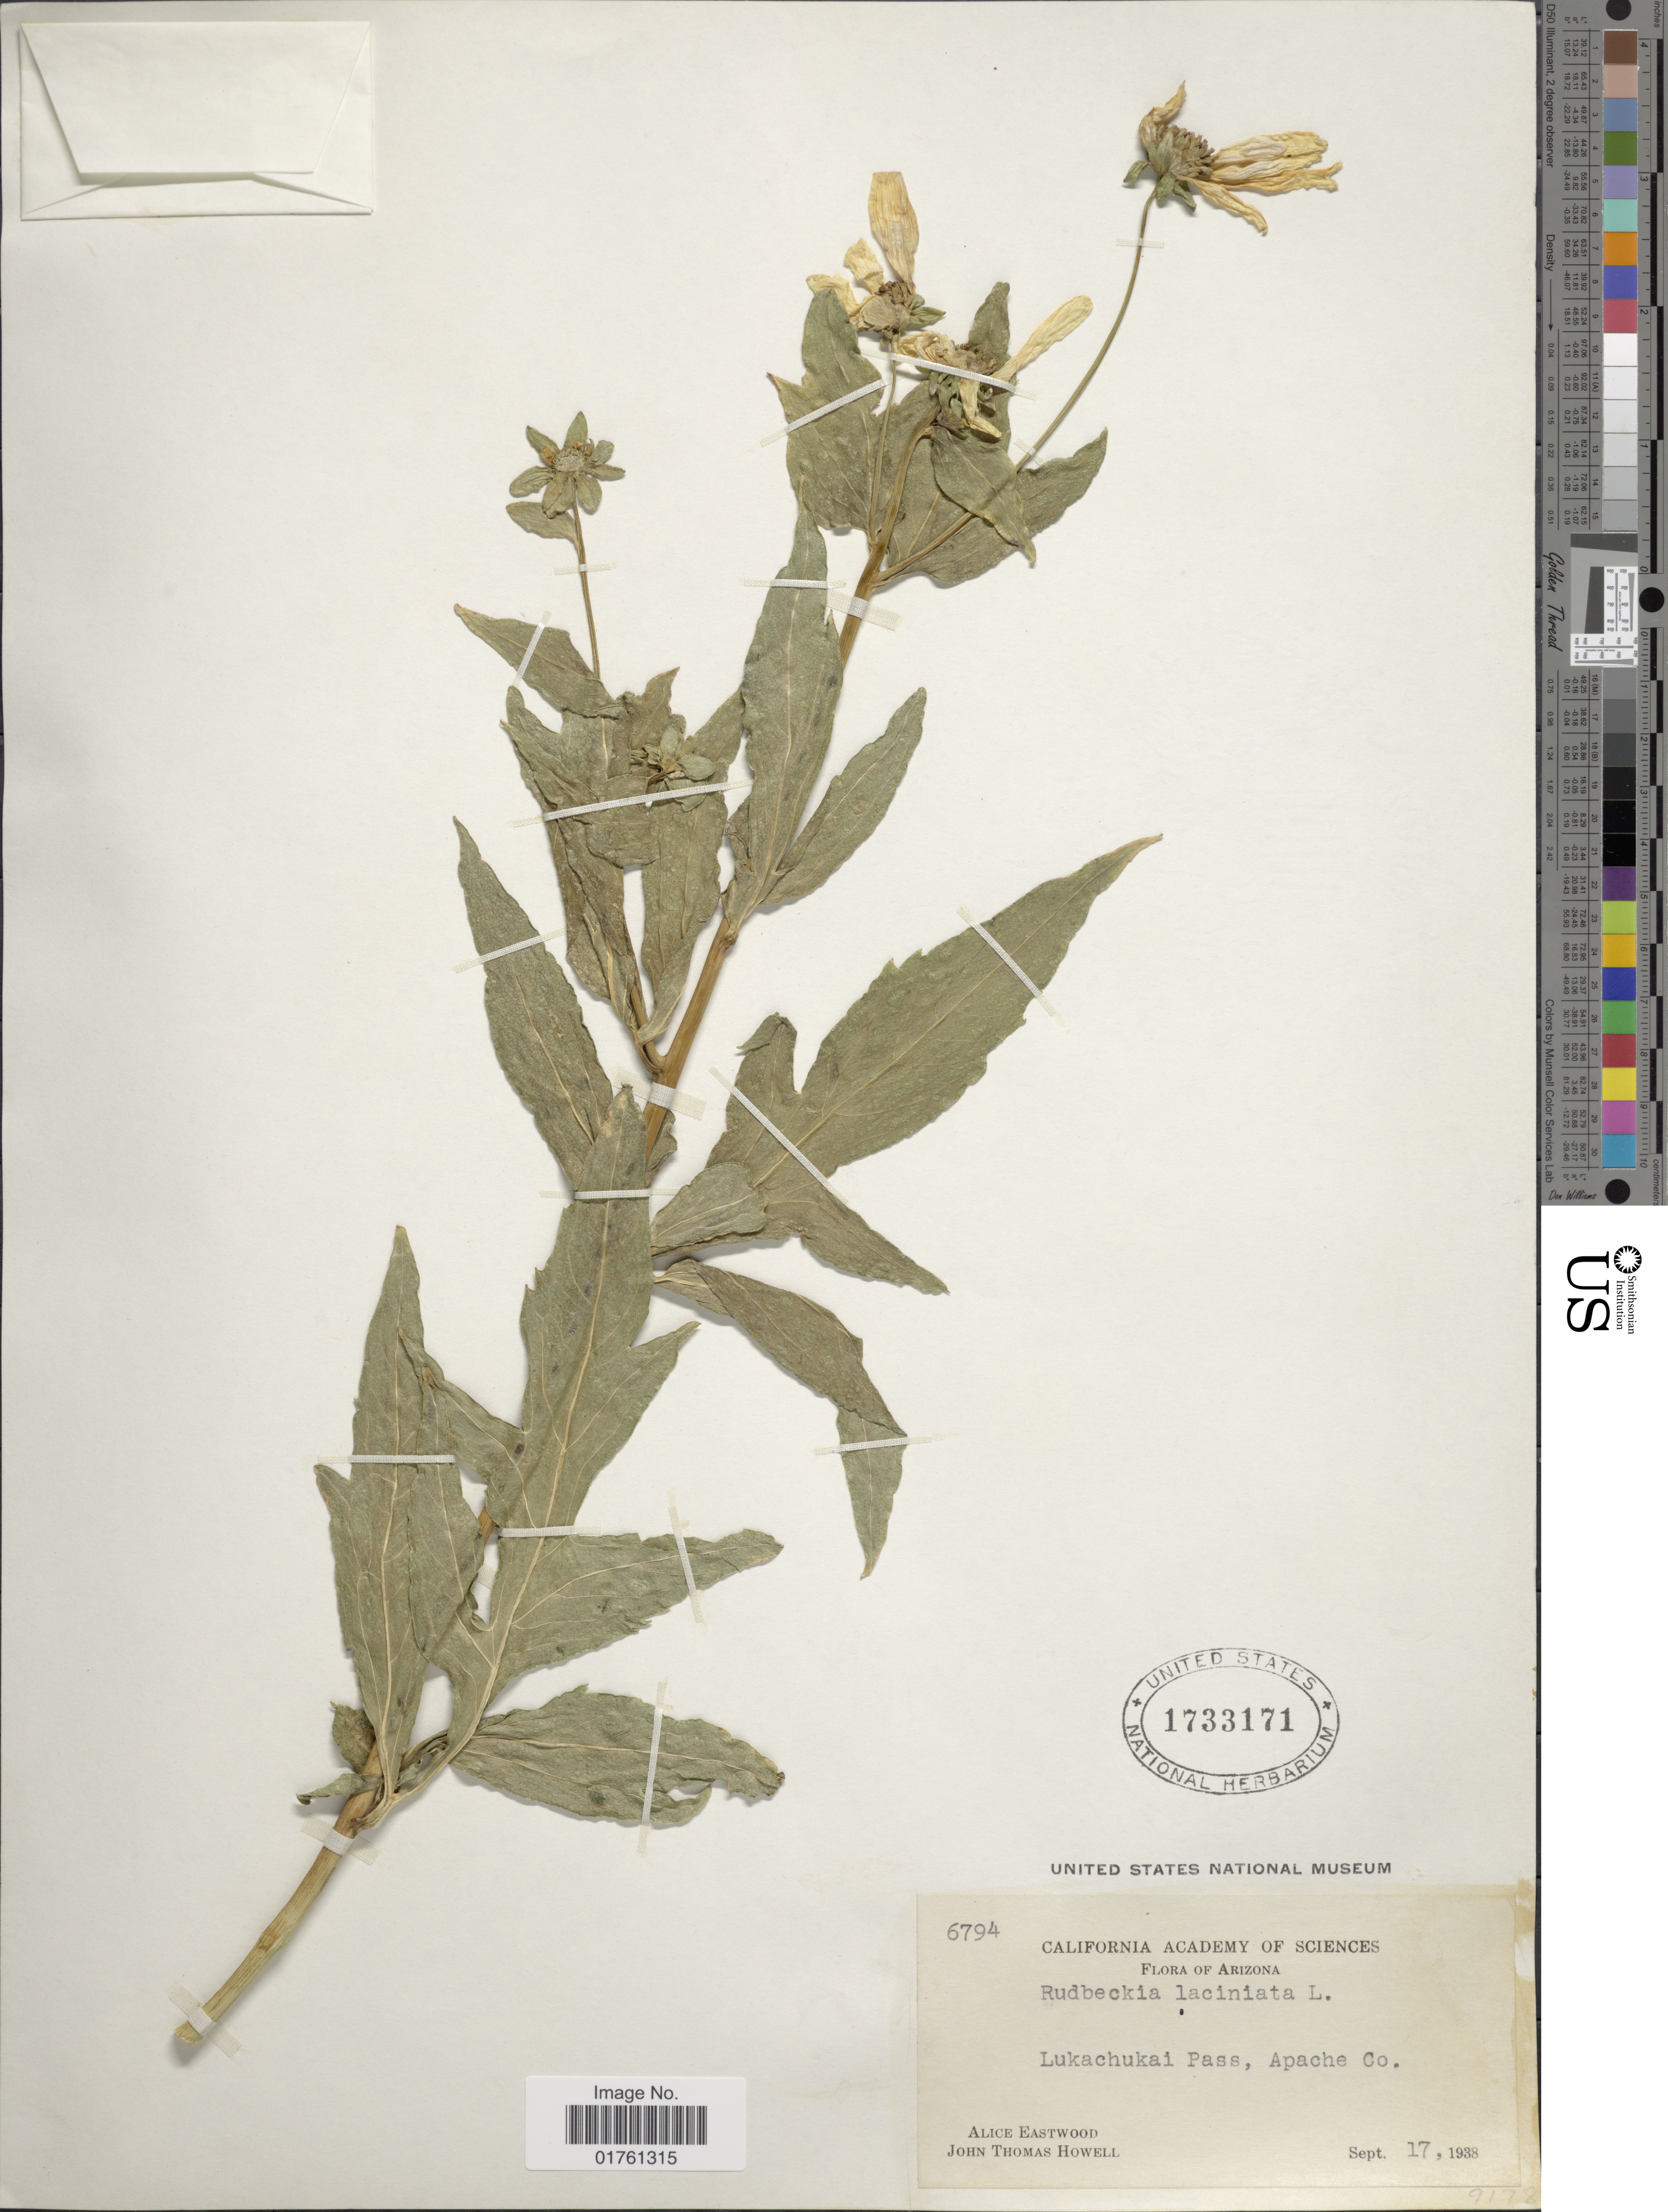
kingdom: Plantae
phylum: Tracheophyta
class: Magnoliopsida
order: Asterales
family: Asteraceae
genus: Rudbeckia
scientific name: Rudbeckia laciniata var. ampla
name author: (A. Nelson) Cronq.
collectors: A. Eastwood & J. T. Howell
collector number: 6794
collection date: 1938-09-17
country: United States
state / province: Arizona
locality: Lukachukai Pass, Apache Co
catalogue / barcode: US 1733171